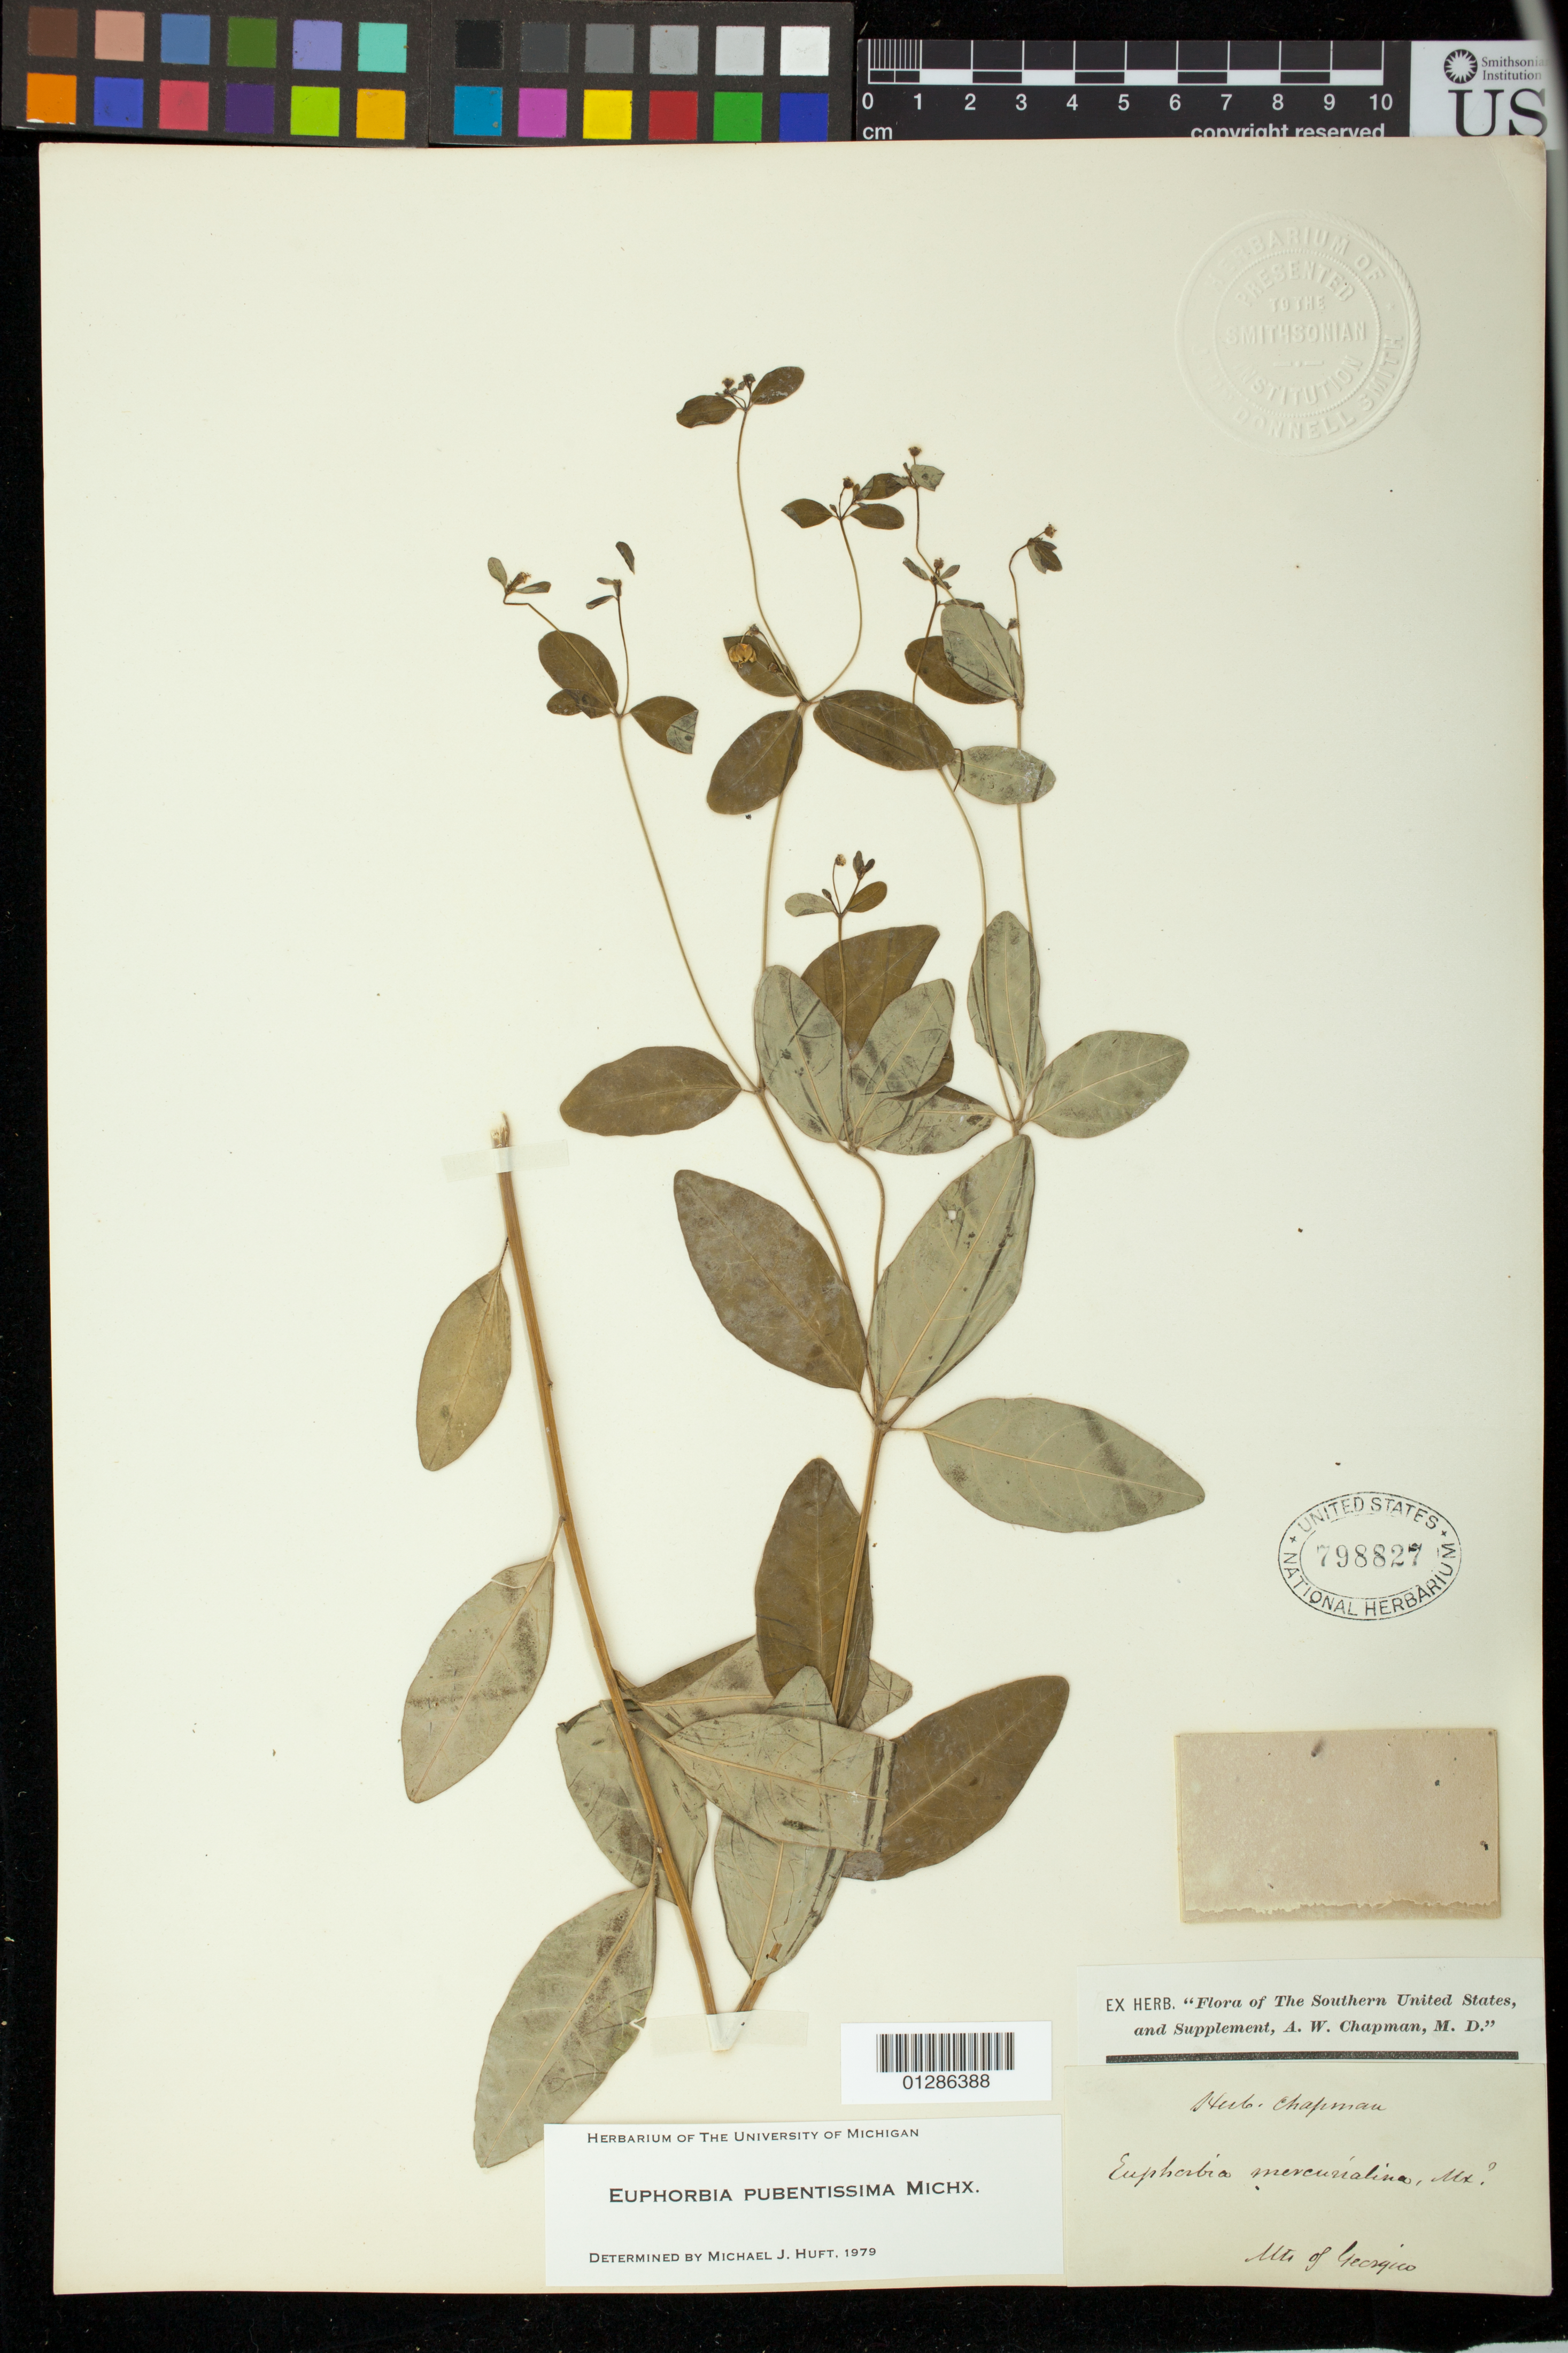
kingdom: Plantae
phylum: Tracheophyta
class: Magnoliopsida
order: Malpighiales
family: Euphorbiaceae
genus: Euphorbia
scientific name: Euphorbia pubentissima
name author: Michx.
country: United States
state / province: Georgia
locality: Mts of Georgia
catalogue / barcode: US 798827